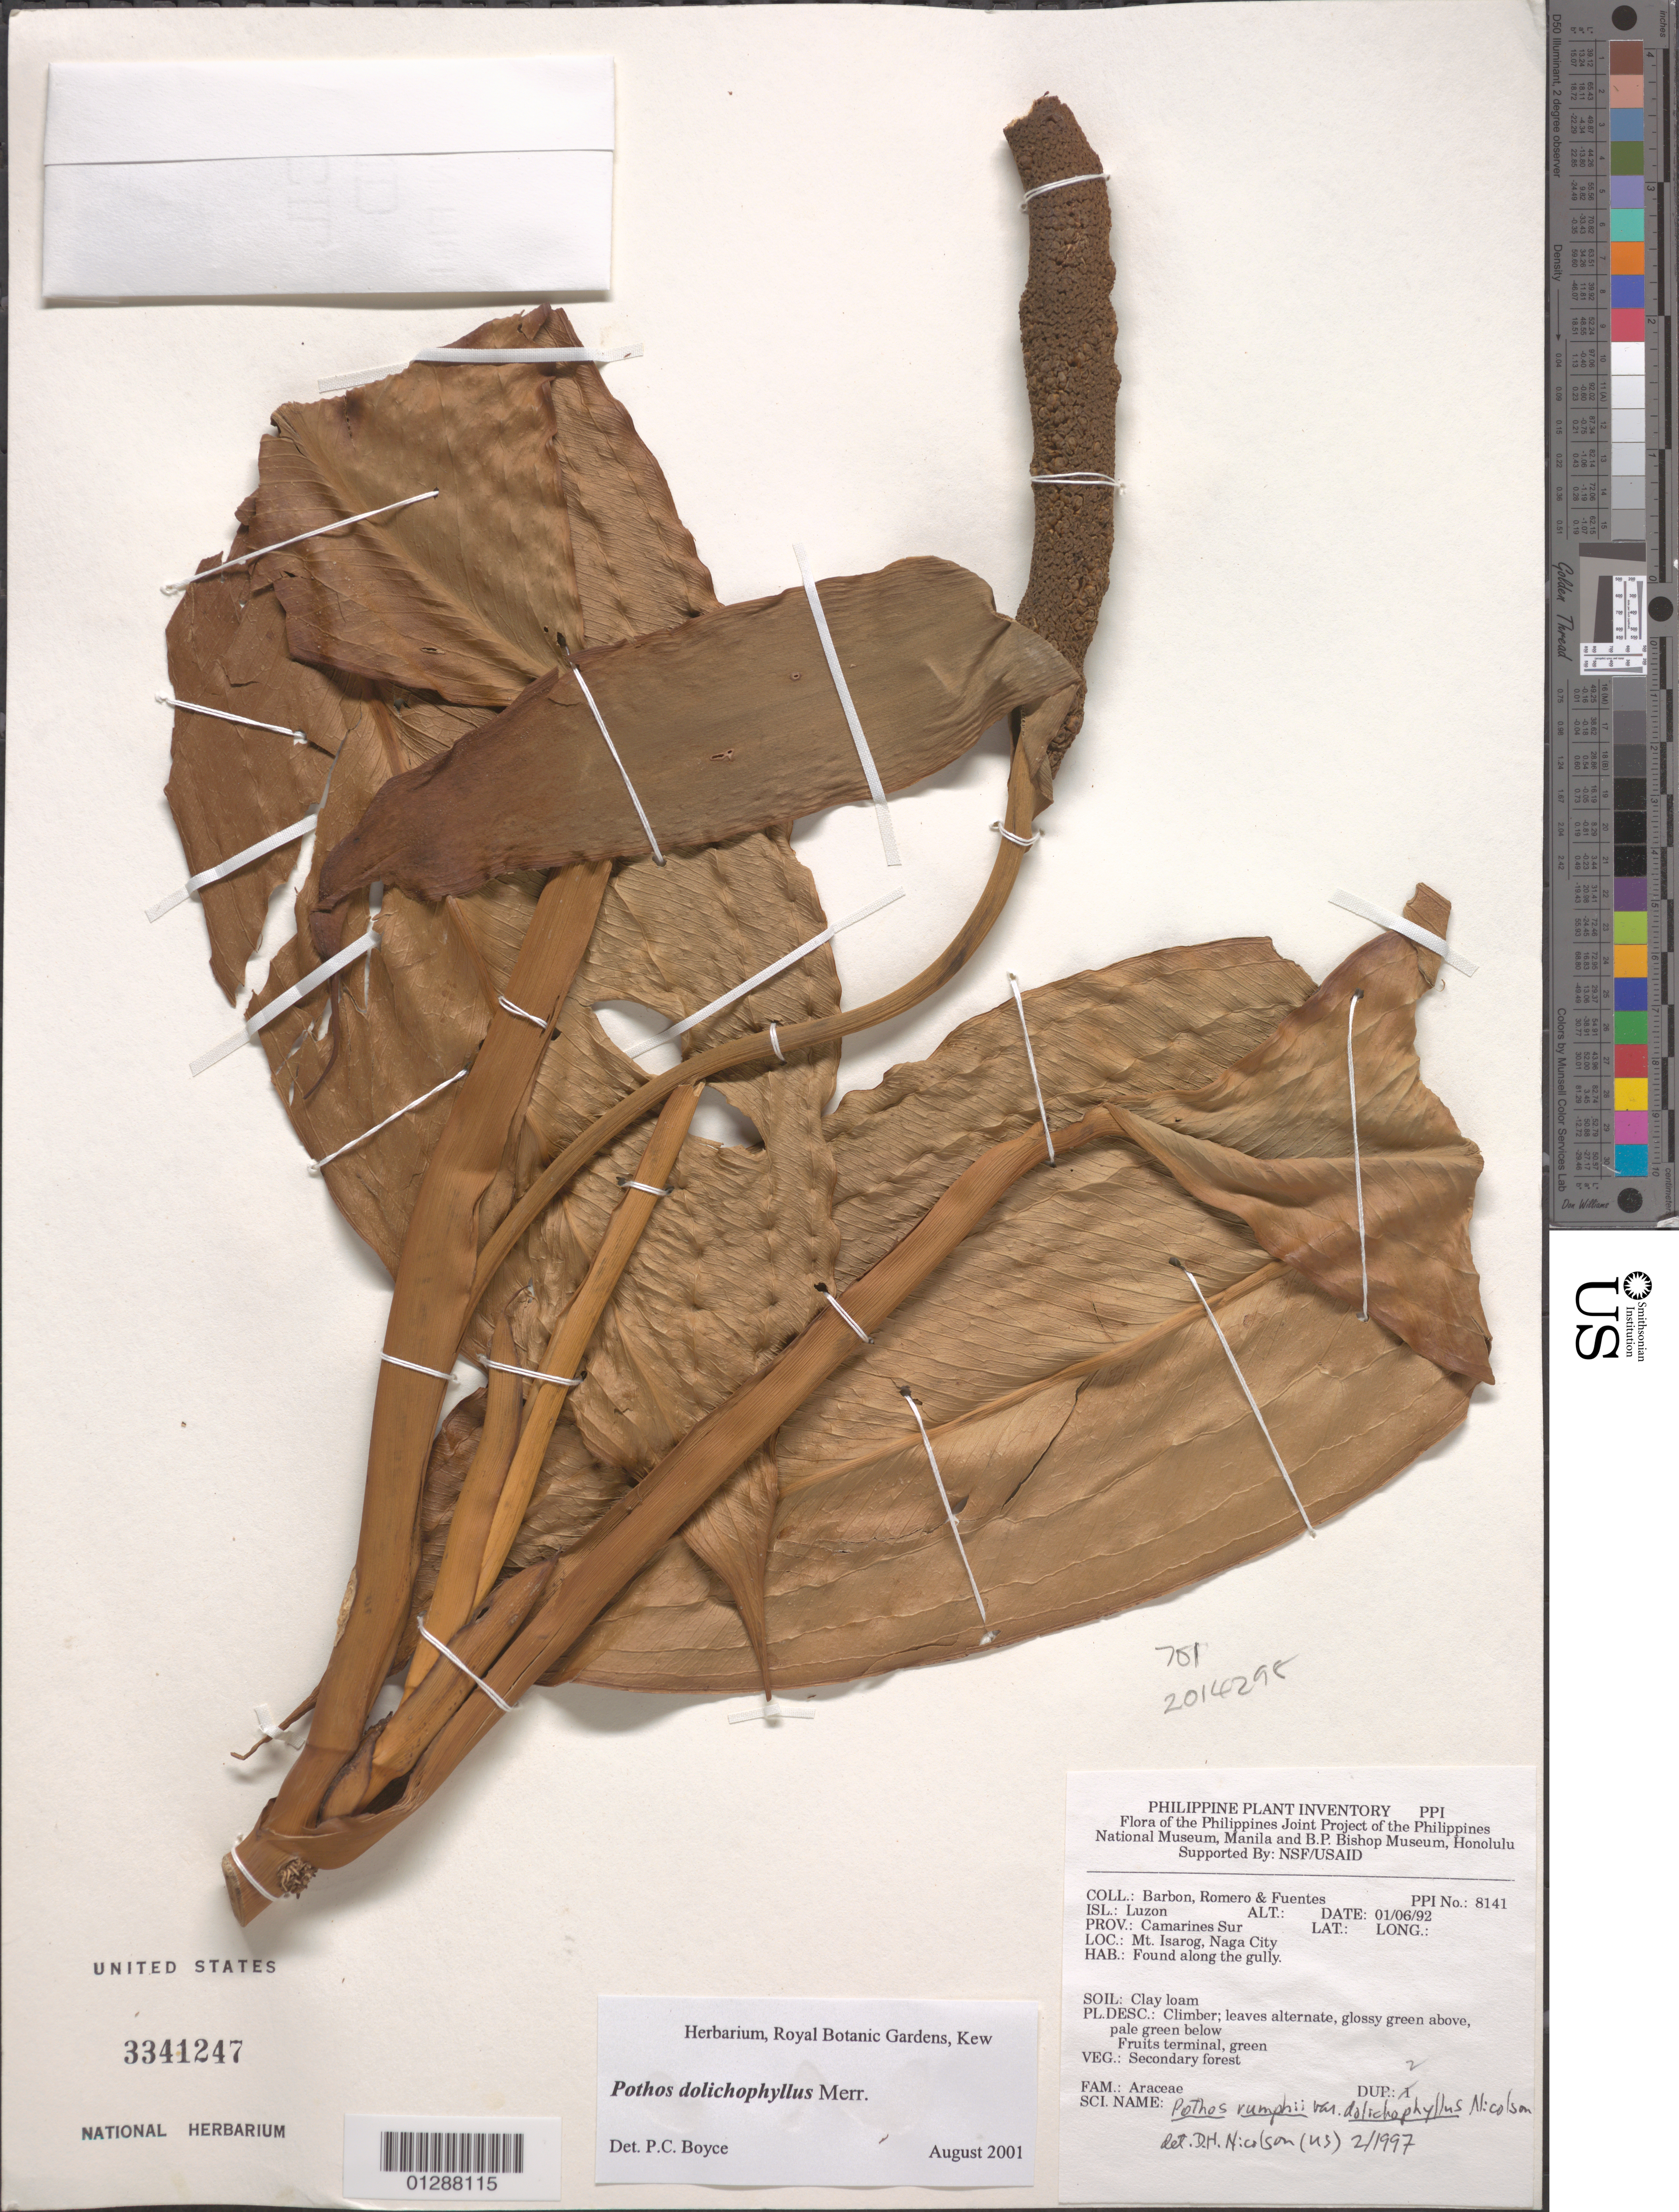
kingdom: Plantae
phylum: Tracheophyta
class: Liliopsida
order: Alismatales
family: Araceae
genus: Pothos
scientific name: Pothos dolichophyllus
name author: Merr.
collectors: Barbon, -. Romero & -. Fuentes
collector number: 8141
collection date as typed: Transcribed d/m/y: 1/6/92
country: Philippines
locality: Isl.: Luzon. Prov.: Camarines Sur. Mt. Isarog, Naga City. Along the gully.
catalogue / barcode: US 3341247